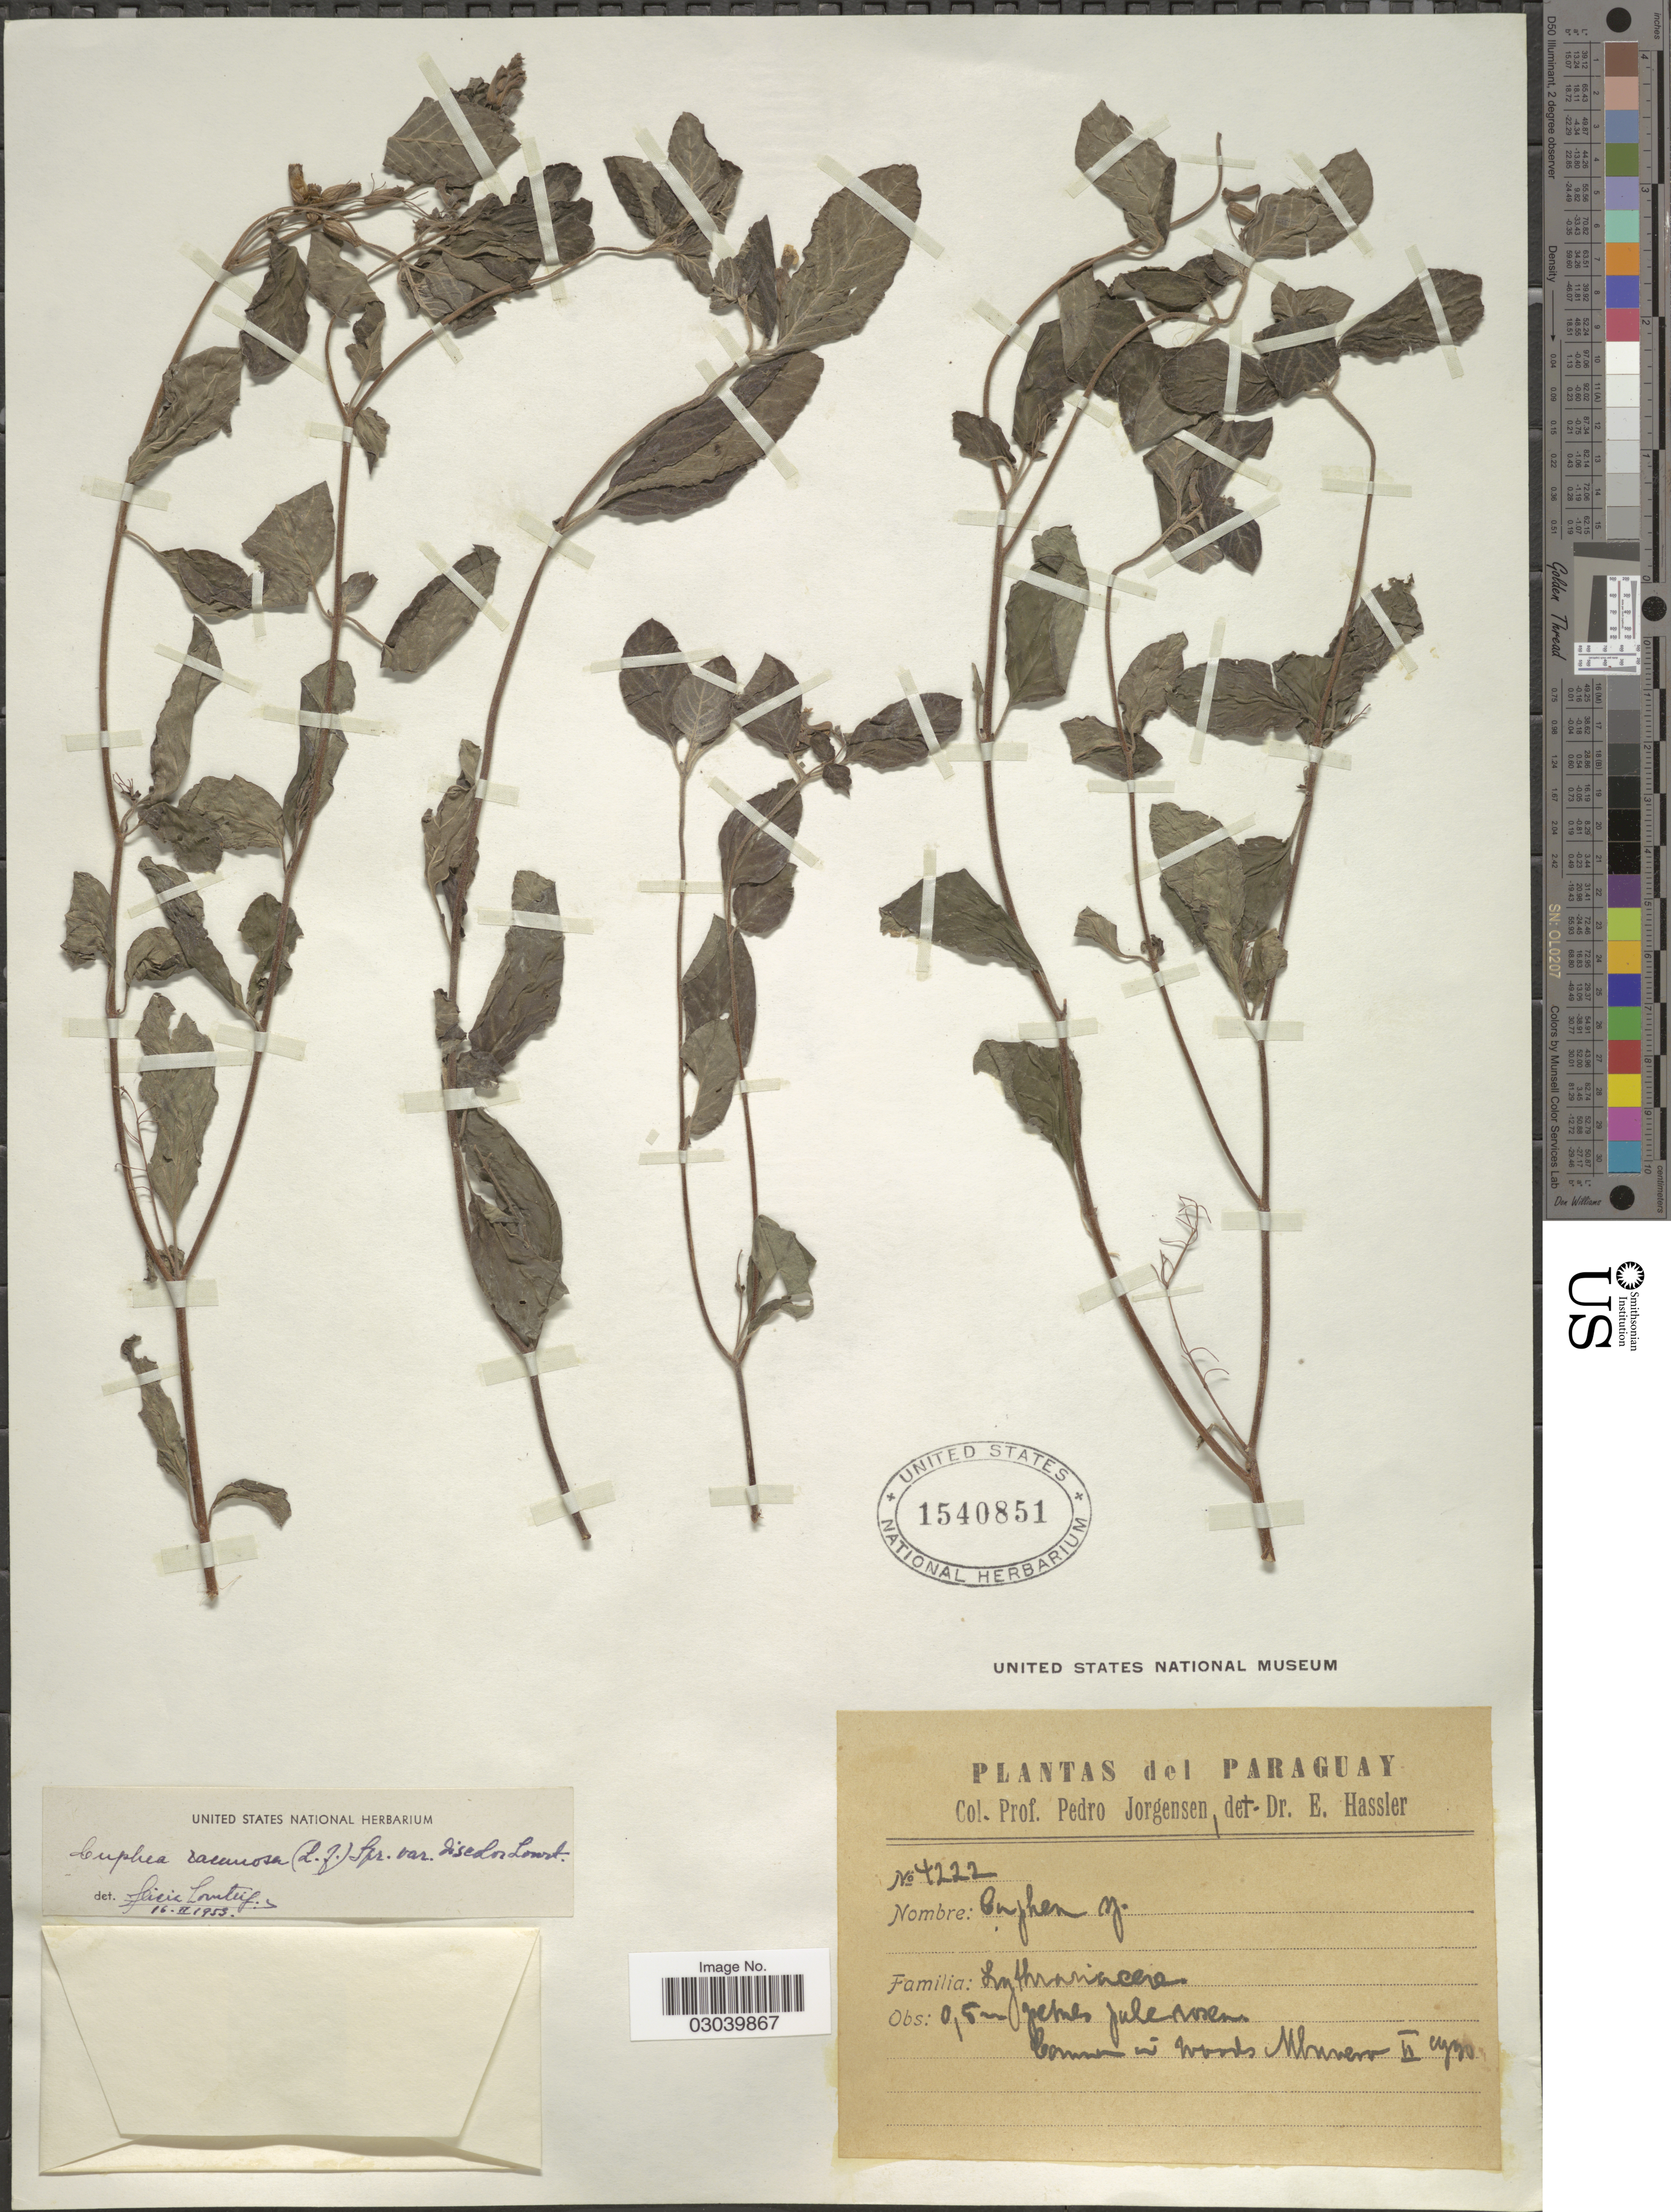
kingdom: Plantae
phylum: Tracheophyta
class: Magnoliopsida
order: Myrtales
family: Lythraceae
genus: Cuphea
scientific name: Cuphea racemosa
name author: (L. f.) Spreng.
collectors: P. Jörgensen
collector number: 4222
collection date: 1930-02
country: Paraguay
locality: Common in woods Mburero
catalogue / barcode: US 1540851